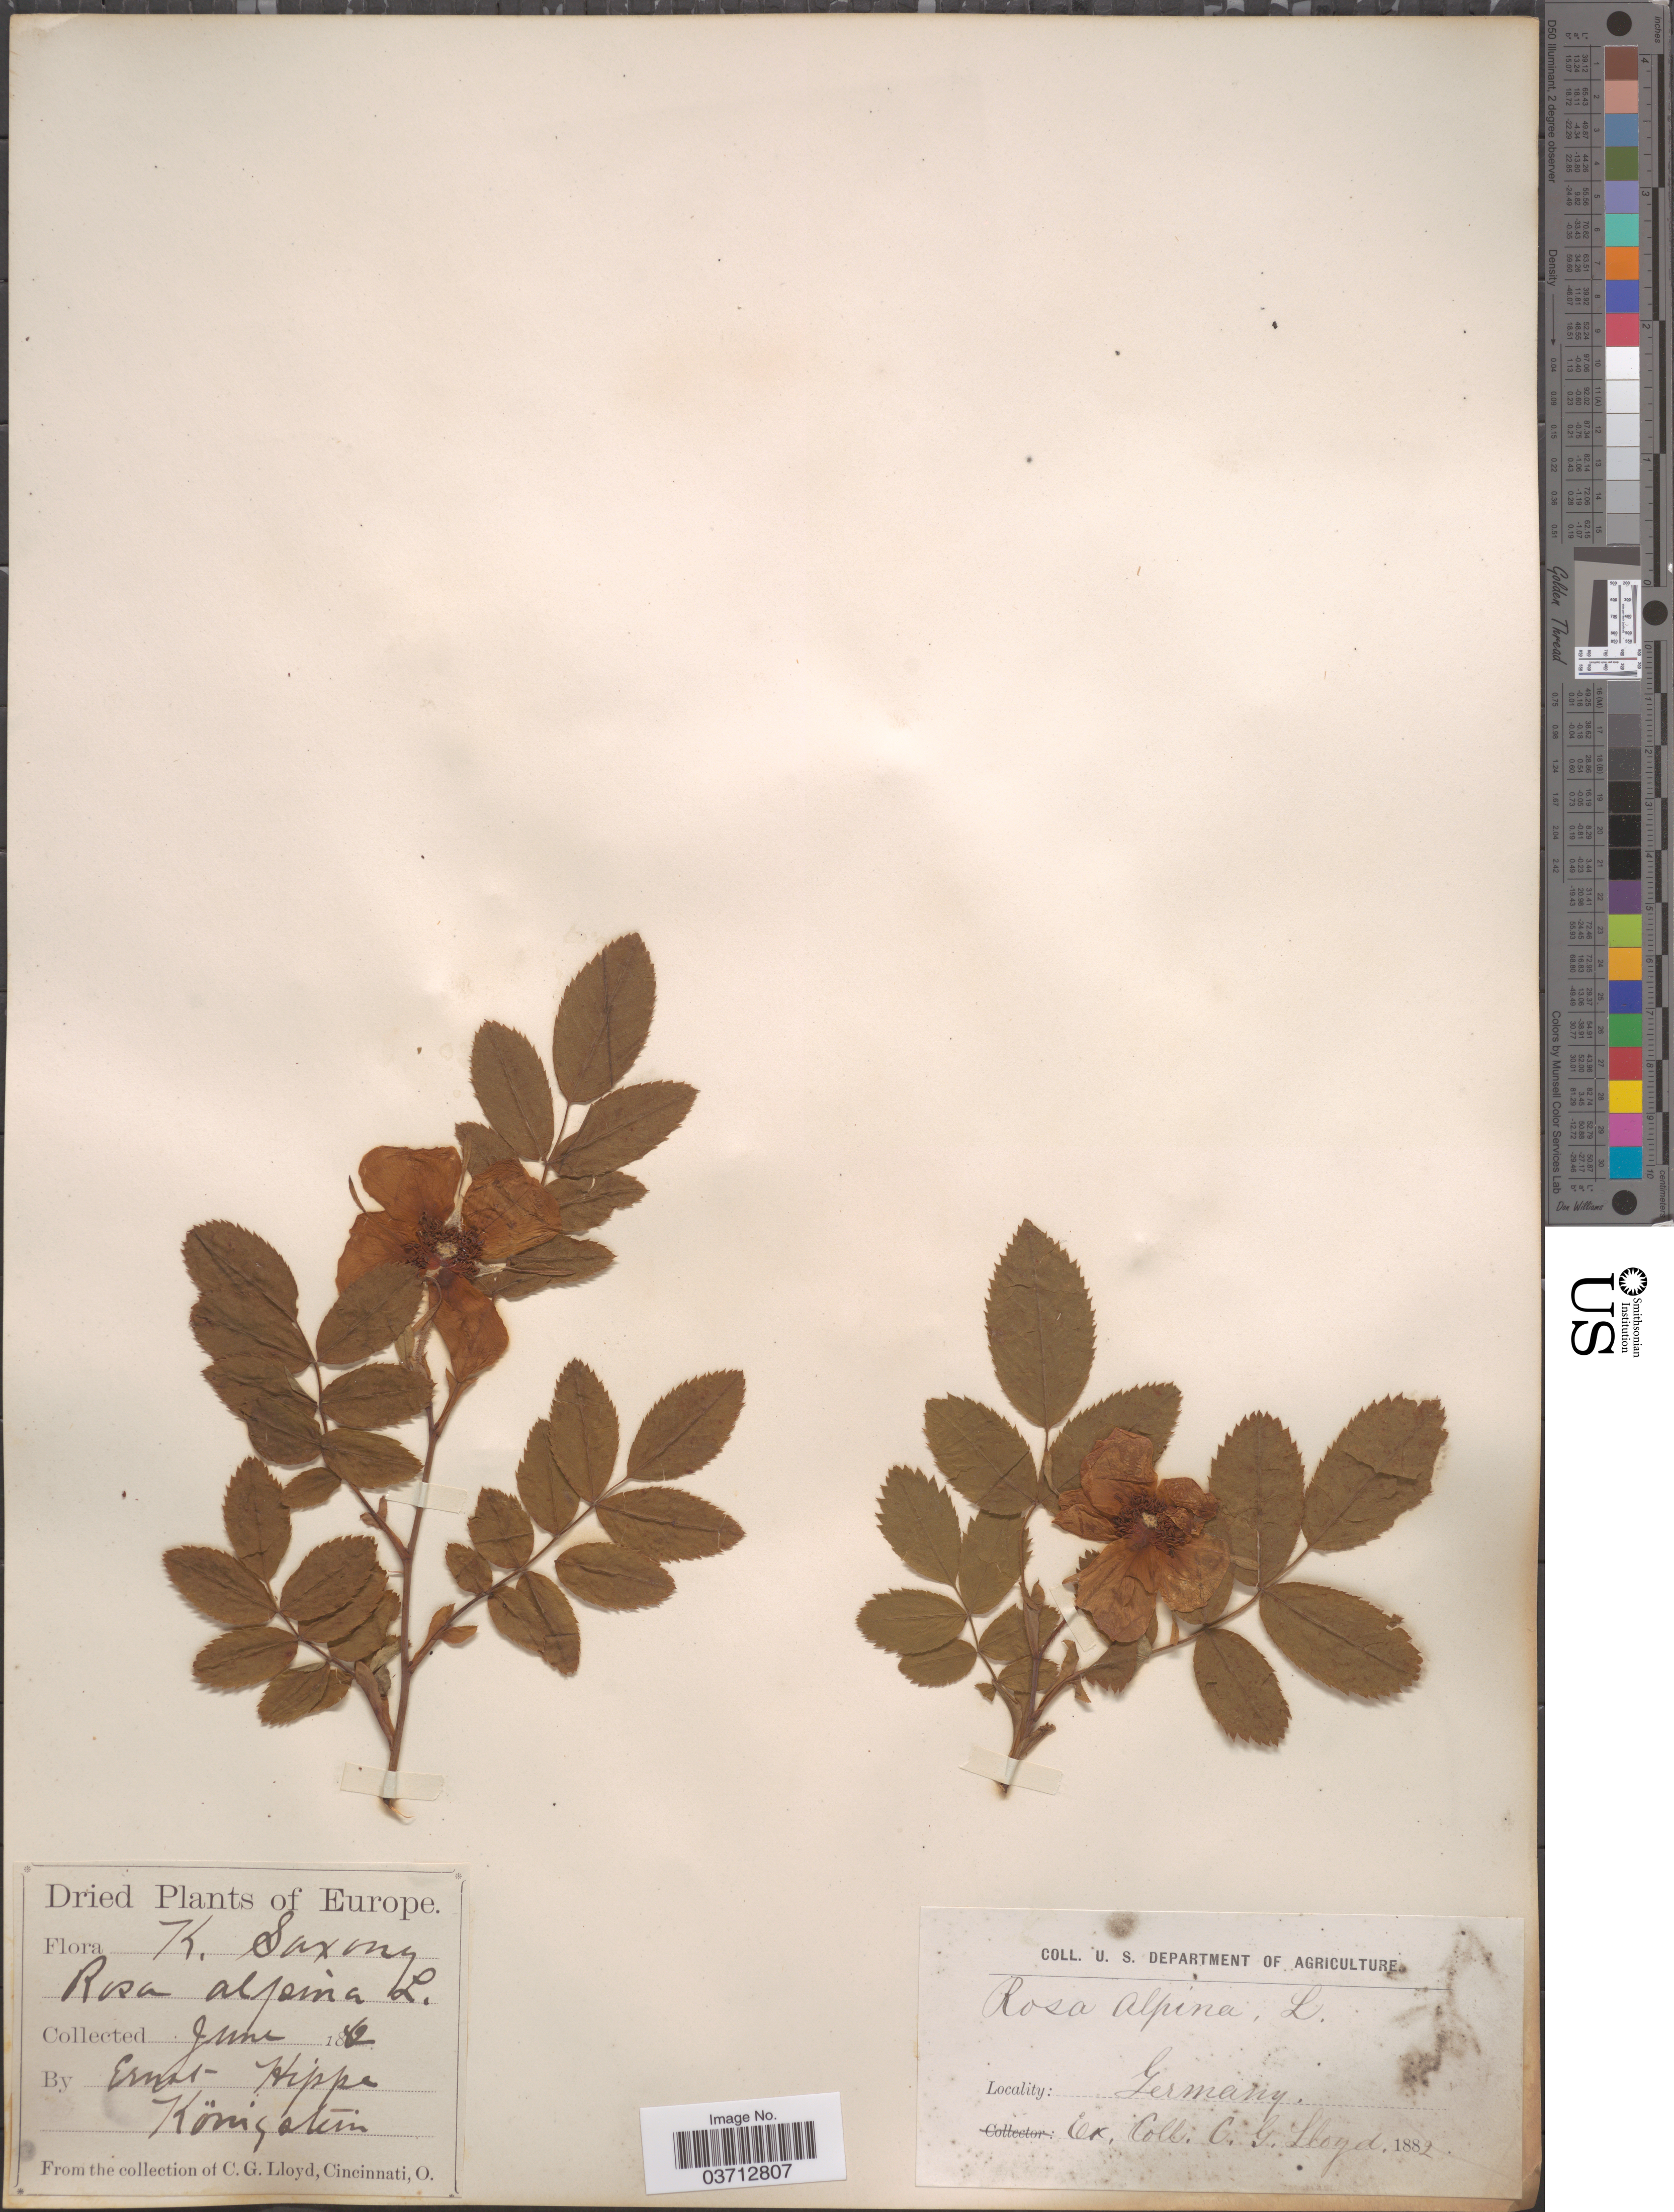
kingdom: Plantae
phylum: Tracheophyta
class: Magnoliopsida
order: Rosales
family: Rosaceae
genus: Rosa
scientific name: Rosa alpina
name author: L.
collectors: E. Hippe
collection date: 1882-06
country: Germany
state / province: Niedersachsen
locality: K. Saxony.